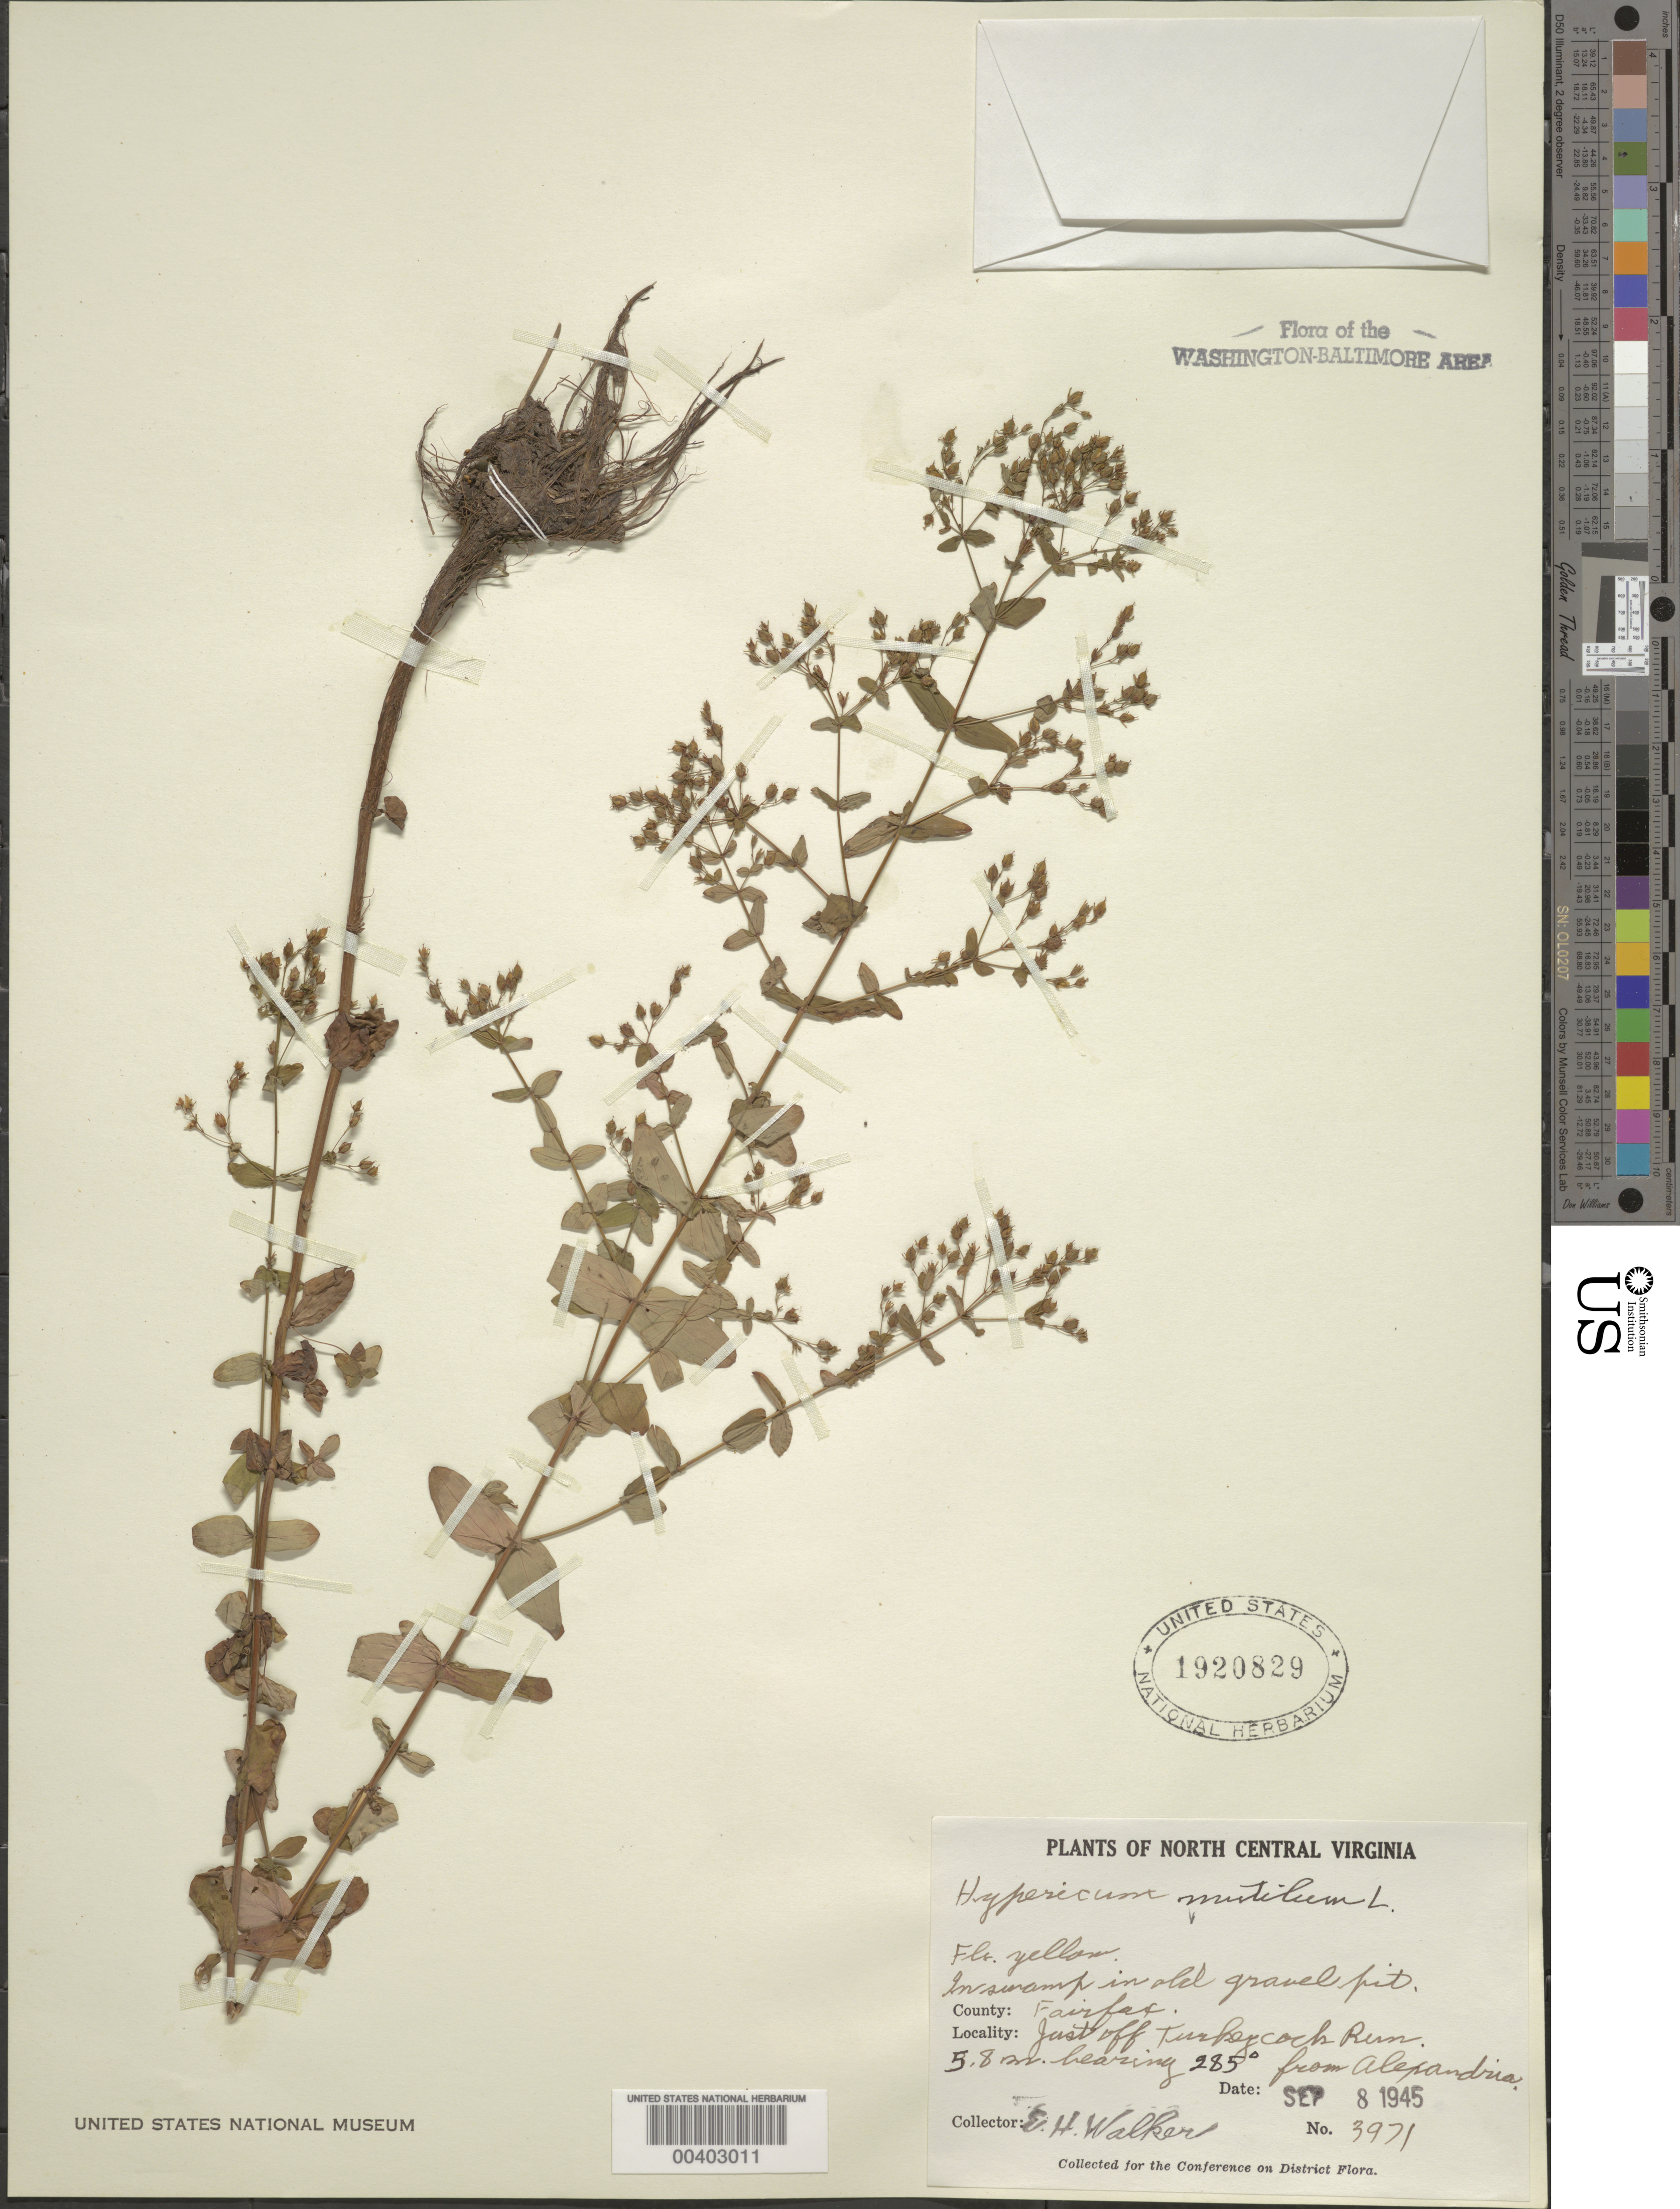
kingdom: Plantae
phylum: Tracheophyta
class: Magnoliopsida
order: Malpighiales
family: Hypericaceae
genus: Hypericum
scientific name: Hypericum mutilum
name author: L.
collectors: E. H. Walker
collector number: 3971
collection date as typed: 08 Sep 1945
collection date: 1945-09-08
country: United States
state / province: Virginia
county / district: Fairfax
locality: Turkeycock Run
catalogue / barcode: US 1920829